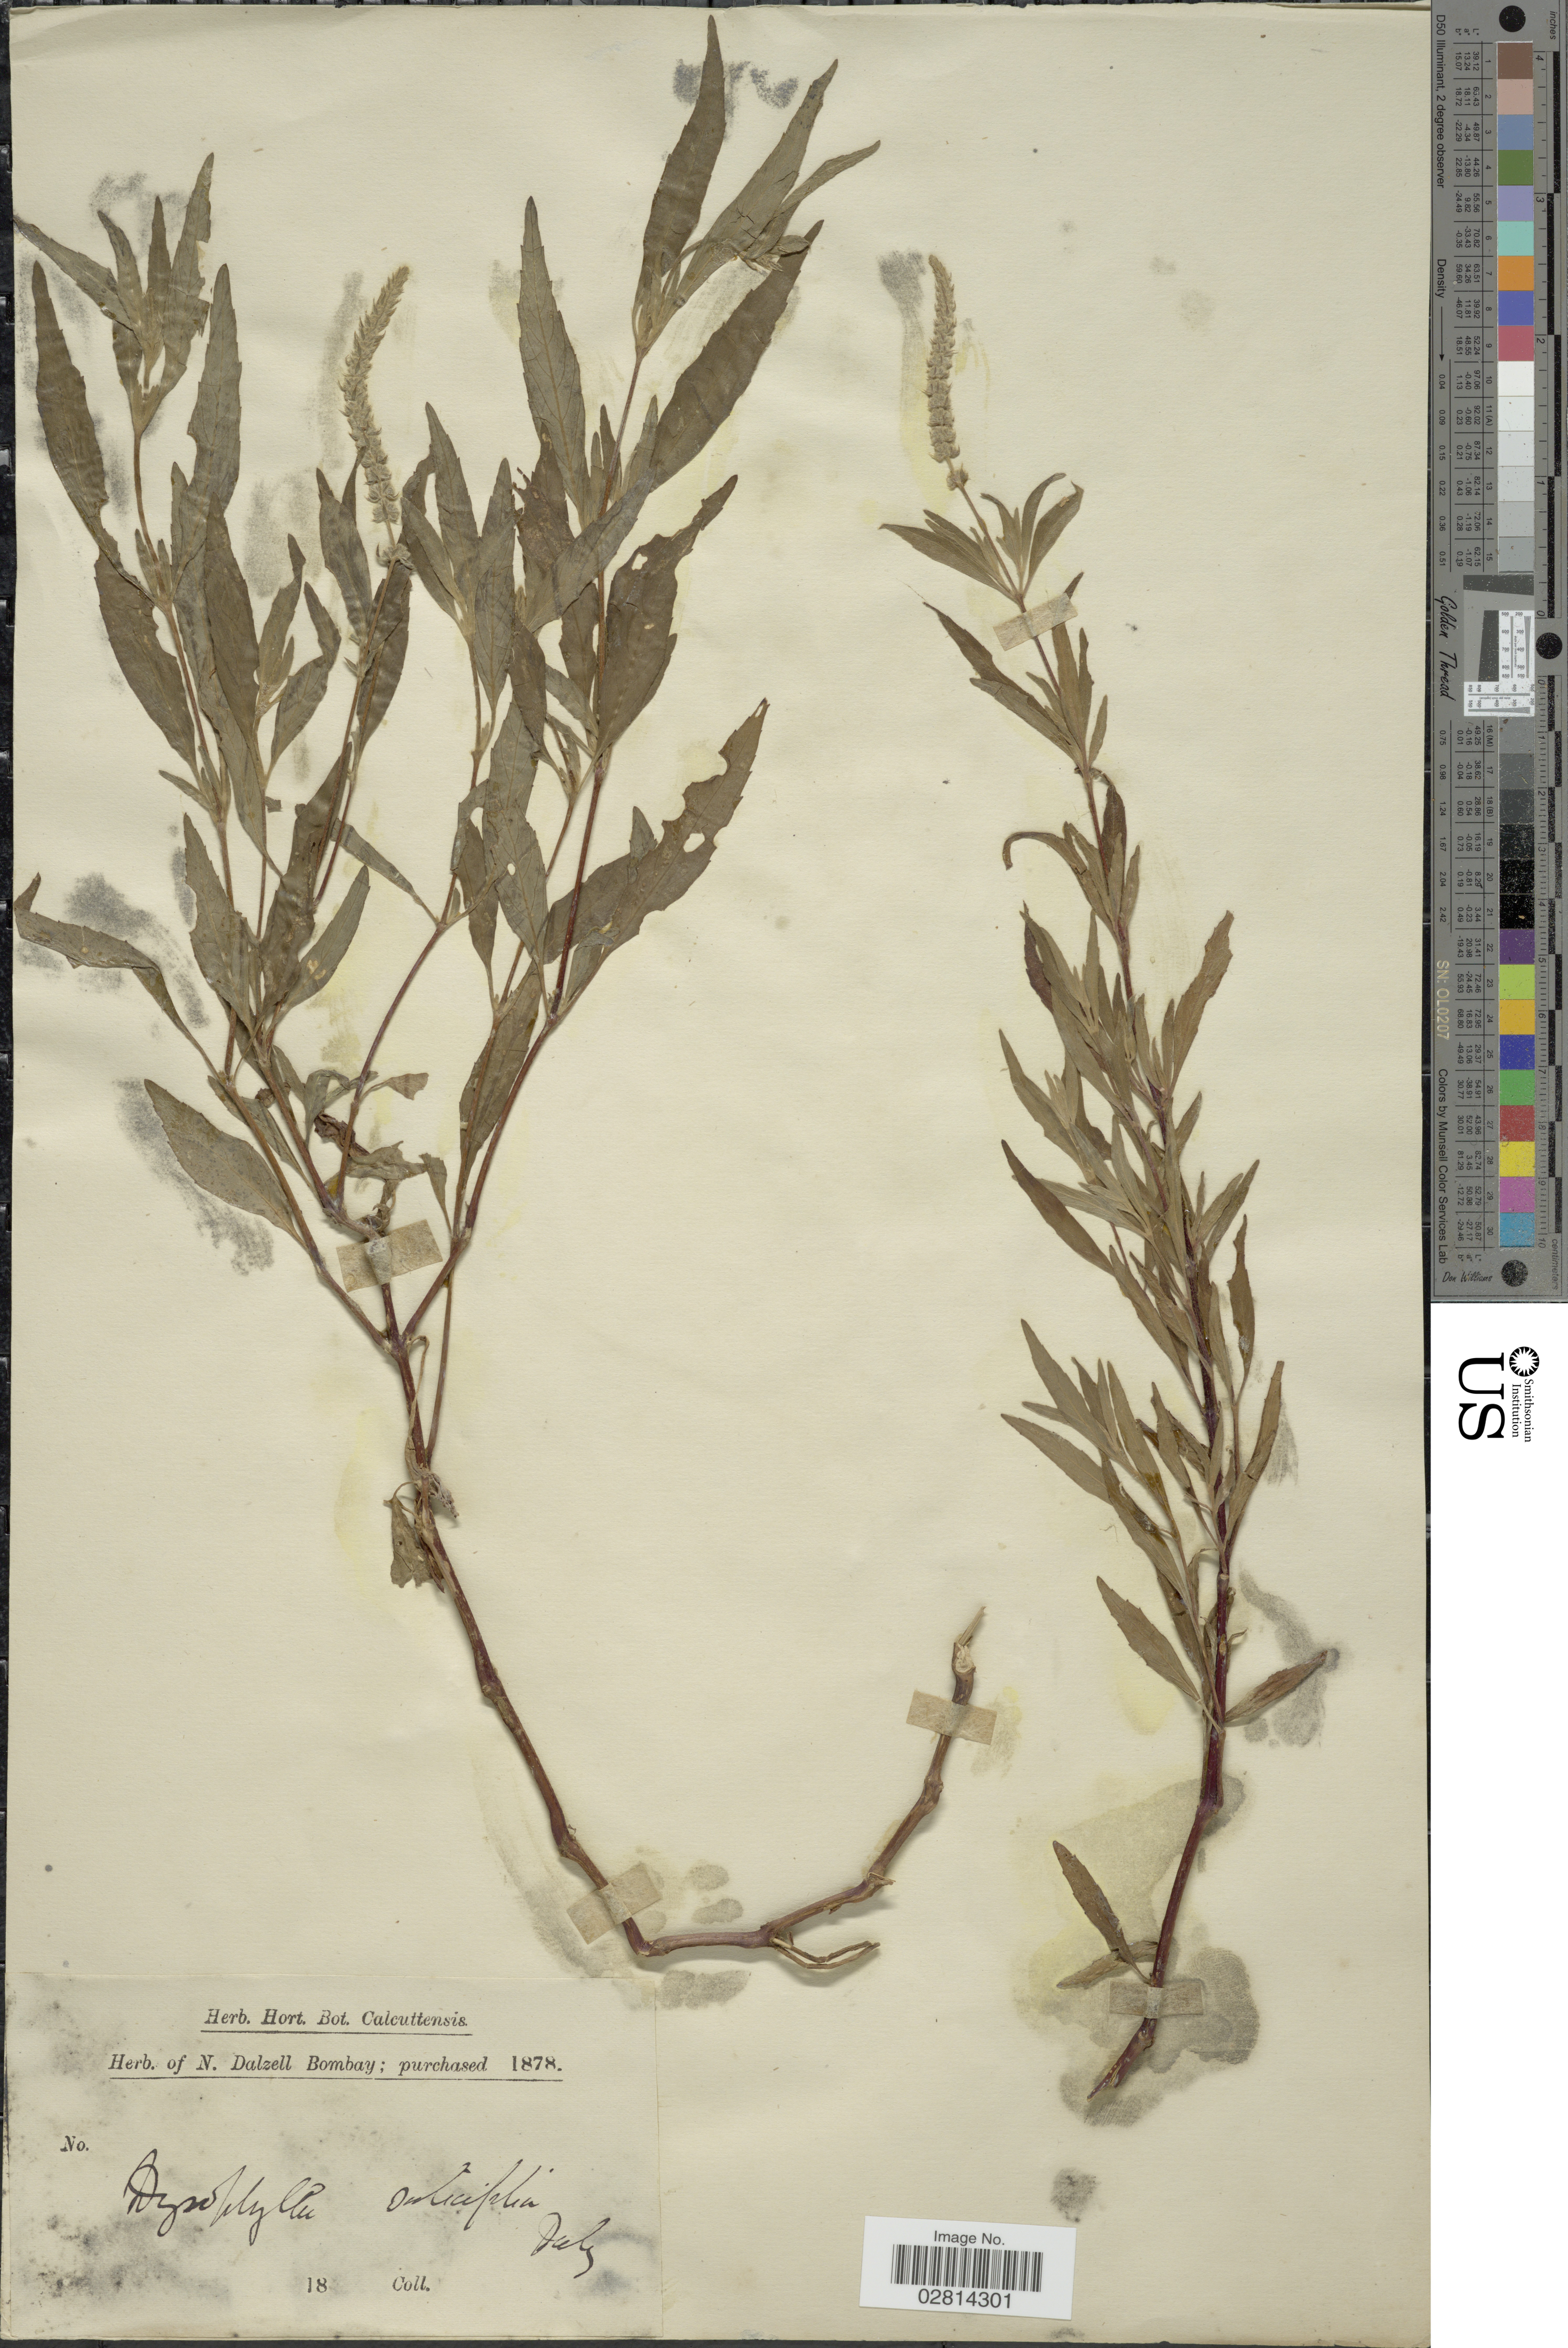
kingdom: Plantae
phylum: Tracheophyta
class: Magnoliopsida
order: Lamiales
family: Lamiaceae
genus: Pogostemon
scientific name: Pogostemon salicifolius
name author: (Dalzell ex Hook. f.) El Gazzar & L. Watson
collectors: Ex herb. of N. Dalzell Bombay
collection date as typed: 18